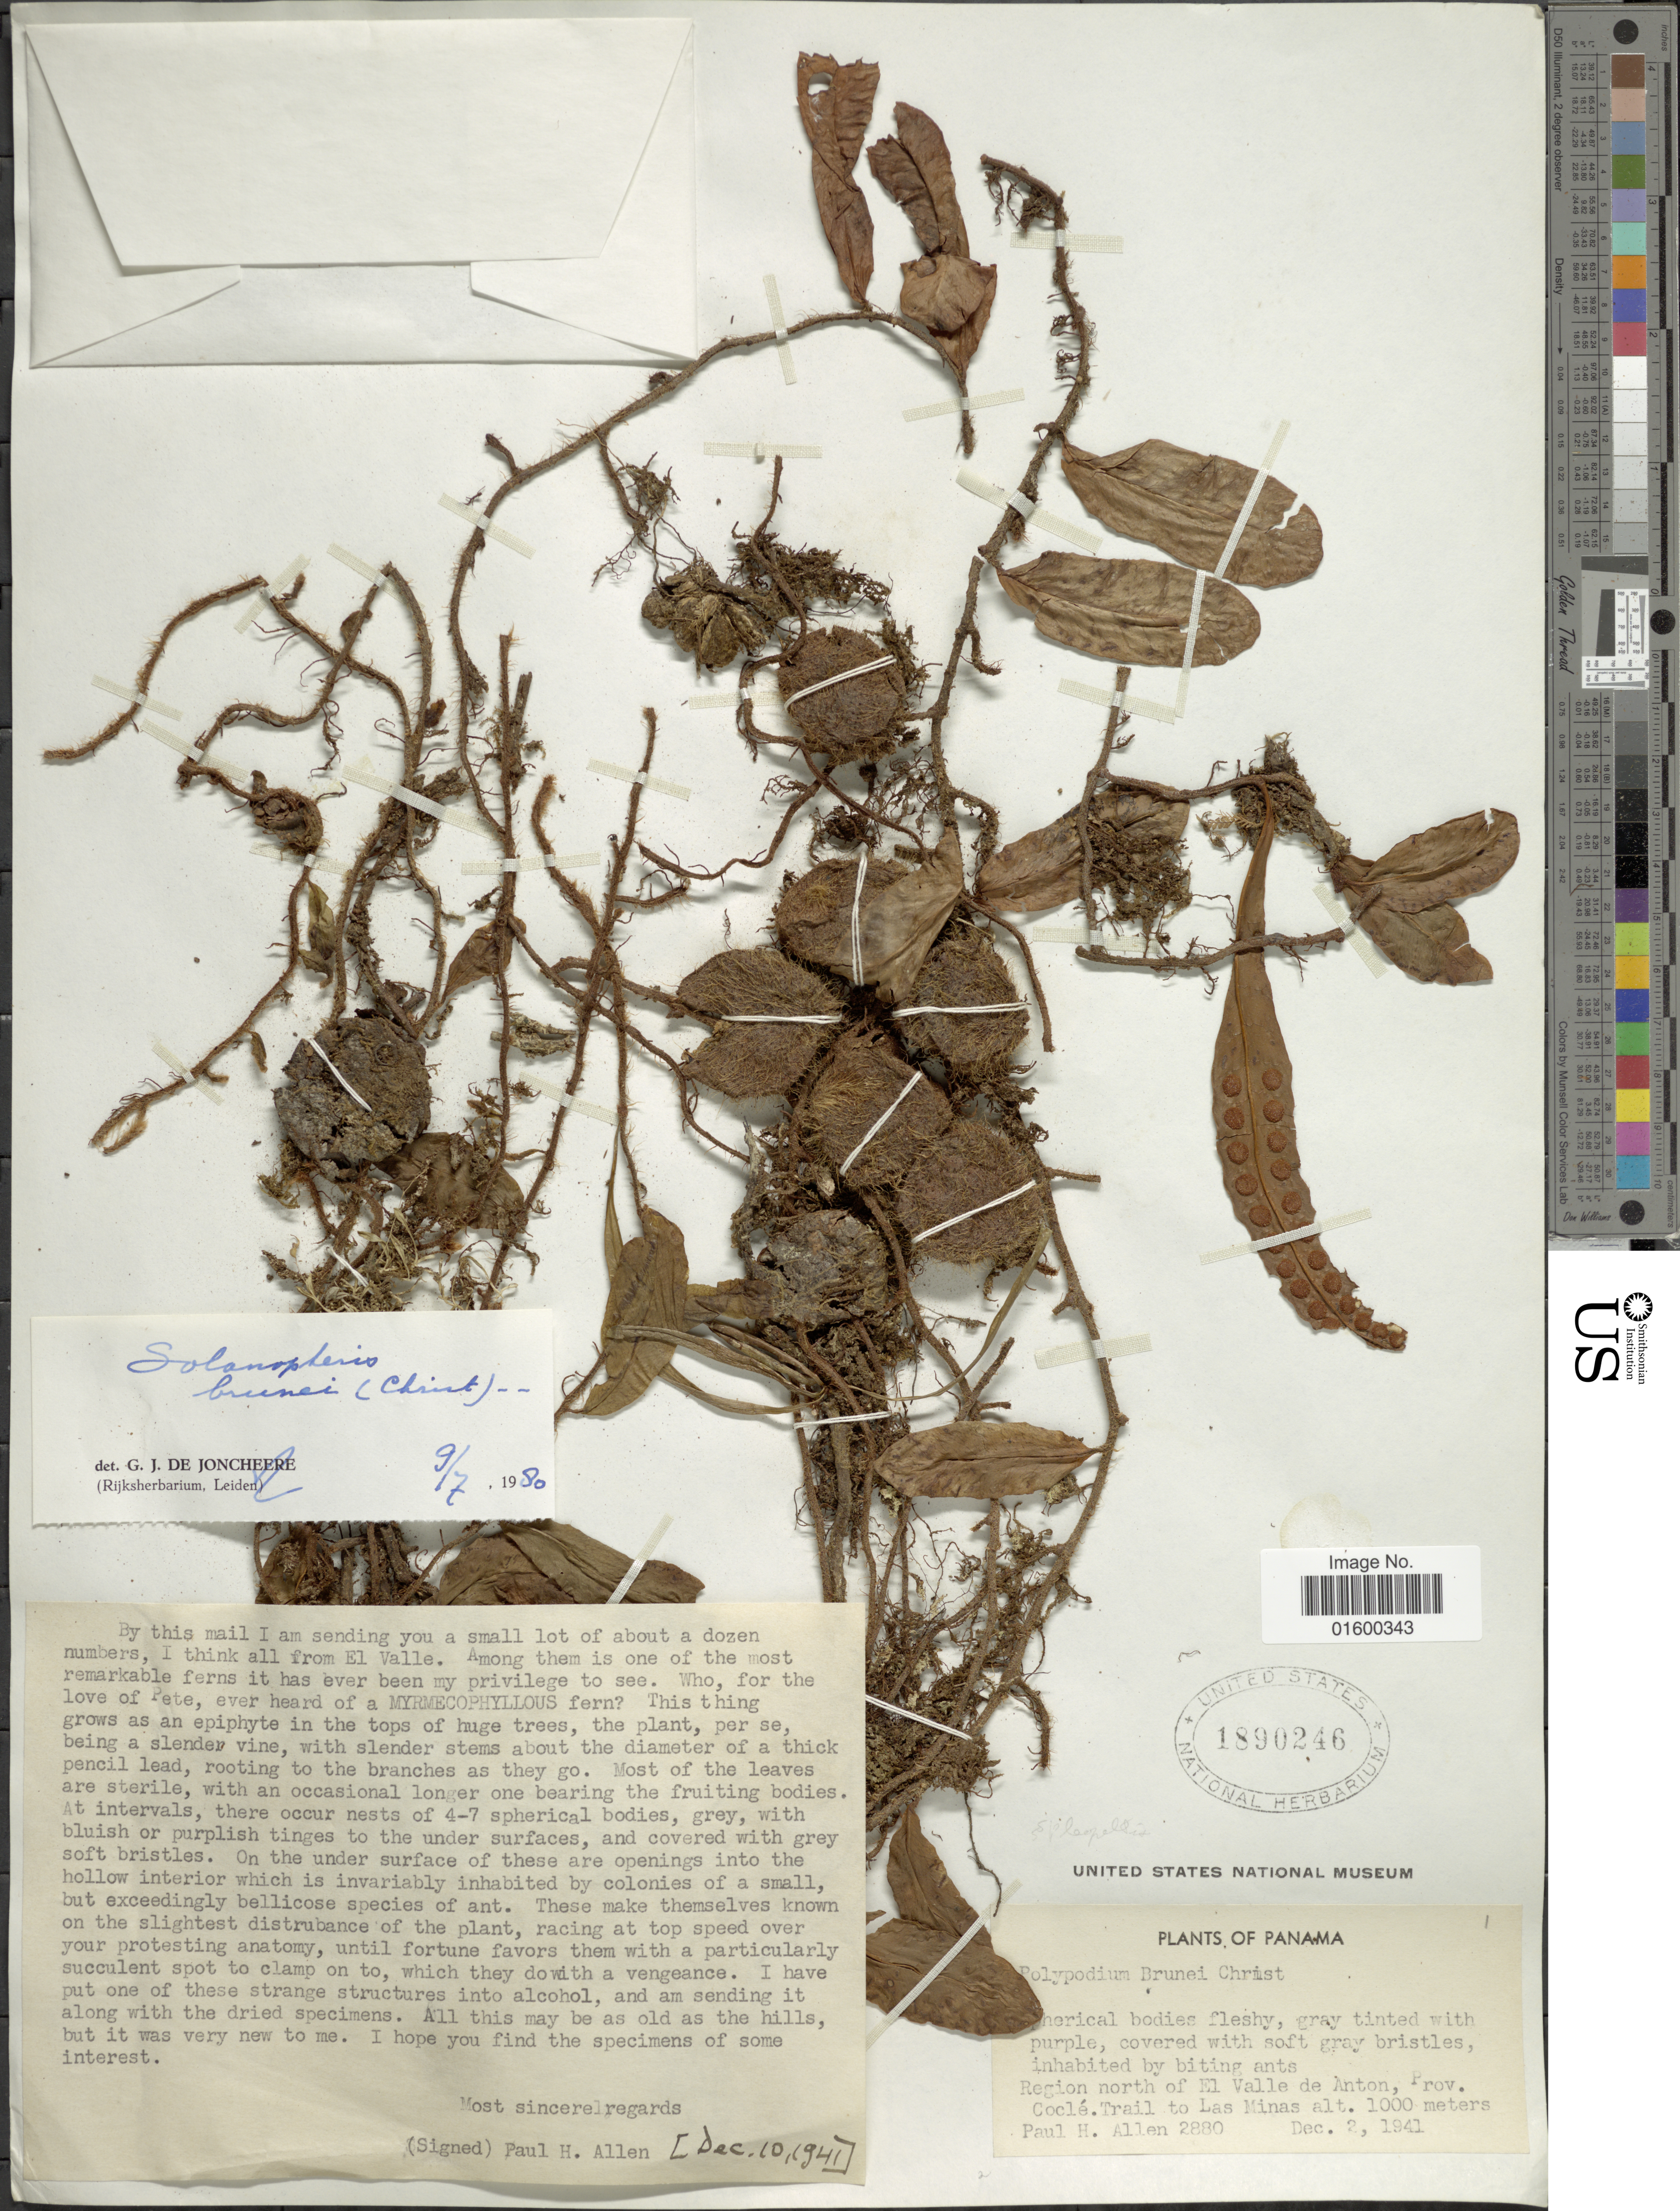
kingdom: Plantae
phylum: Tracheophyta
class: Polypodiopsida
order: Polypodiales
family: Polypodiaceae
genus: Microgramma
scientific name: Microgramma brunei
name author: (Wercklé ex Christ) Lellinger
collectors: P. H. Allen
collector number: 2880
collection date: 1941-12-02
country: Panama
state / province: Coclé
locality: Region north of Valle de Anton, Prov. Cocle, Trail to Las Minas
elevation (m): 1000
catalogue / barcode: US 1890246